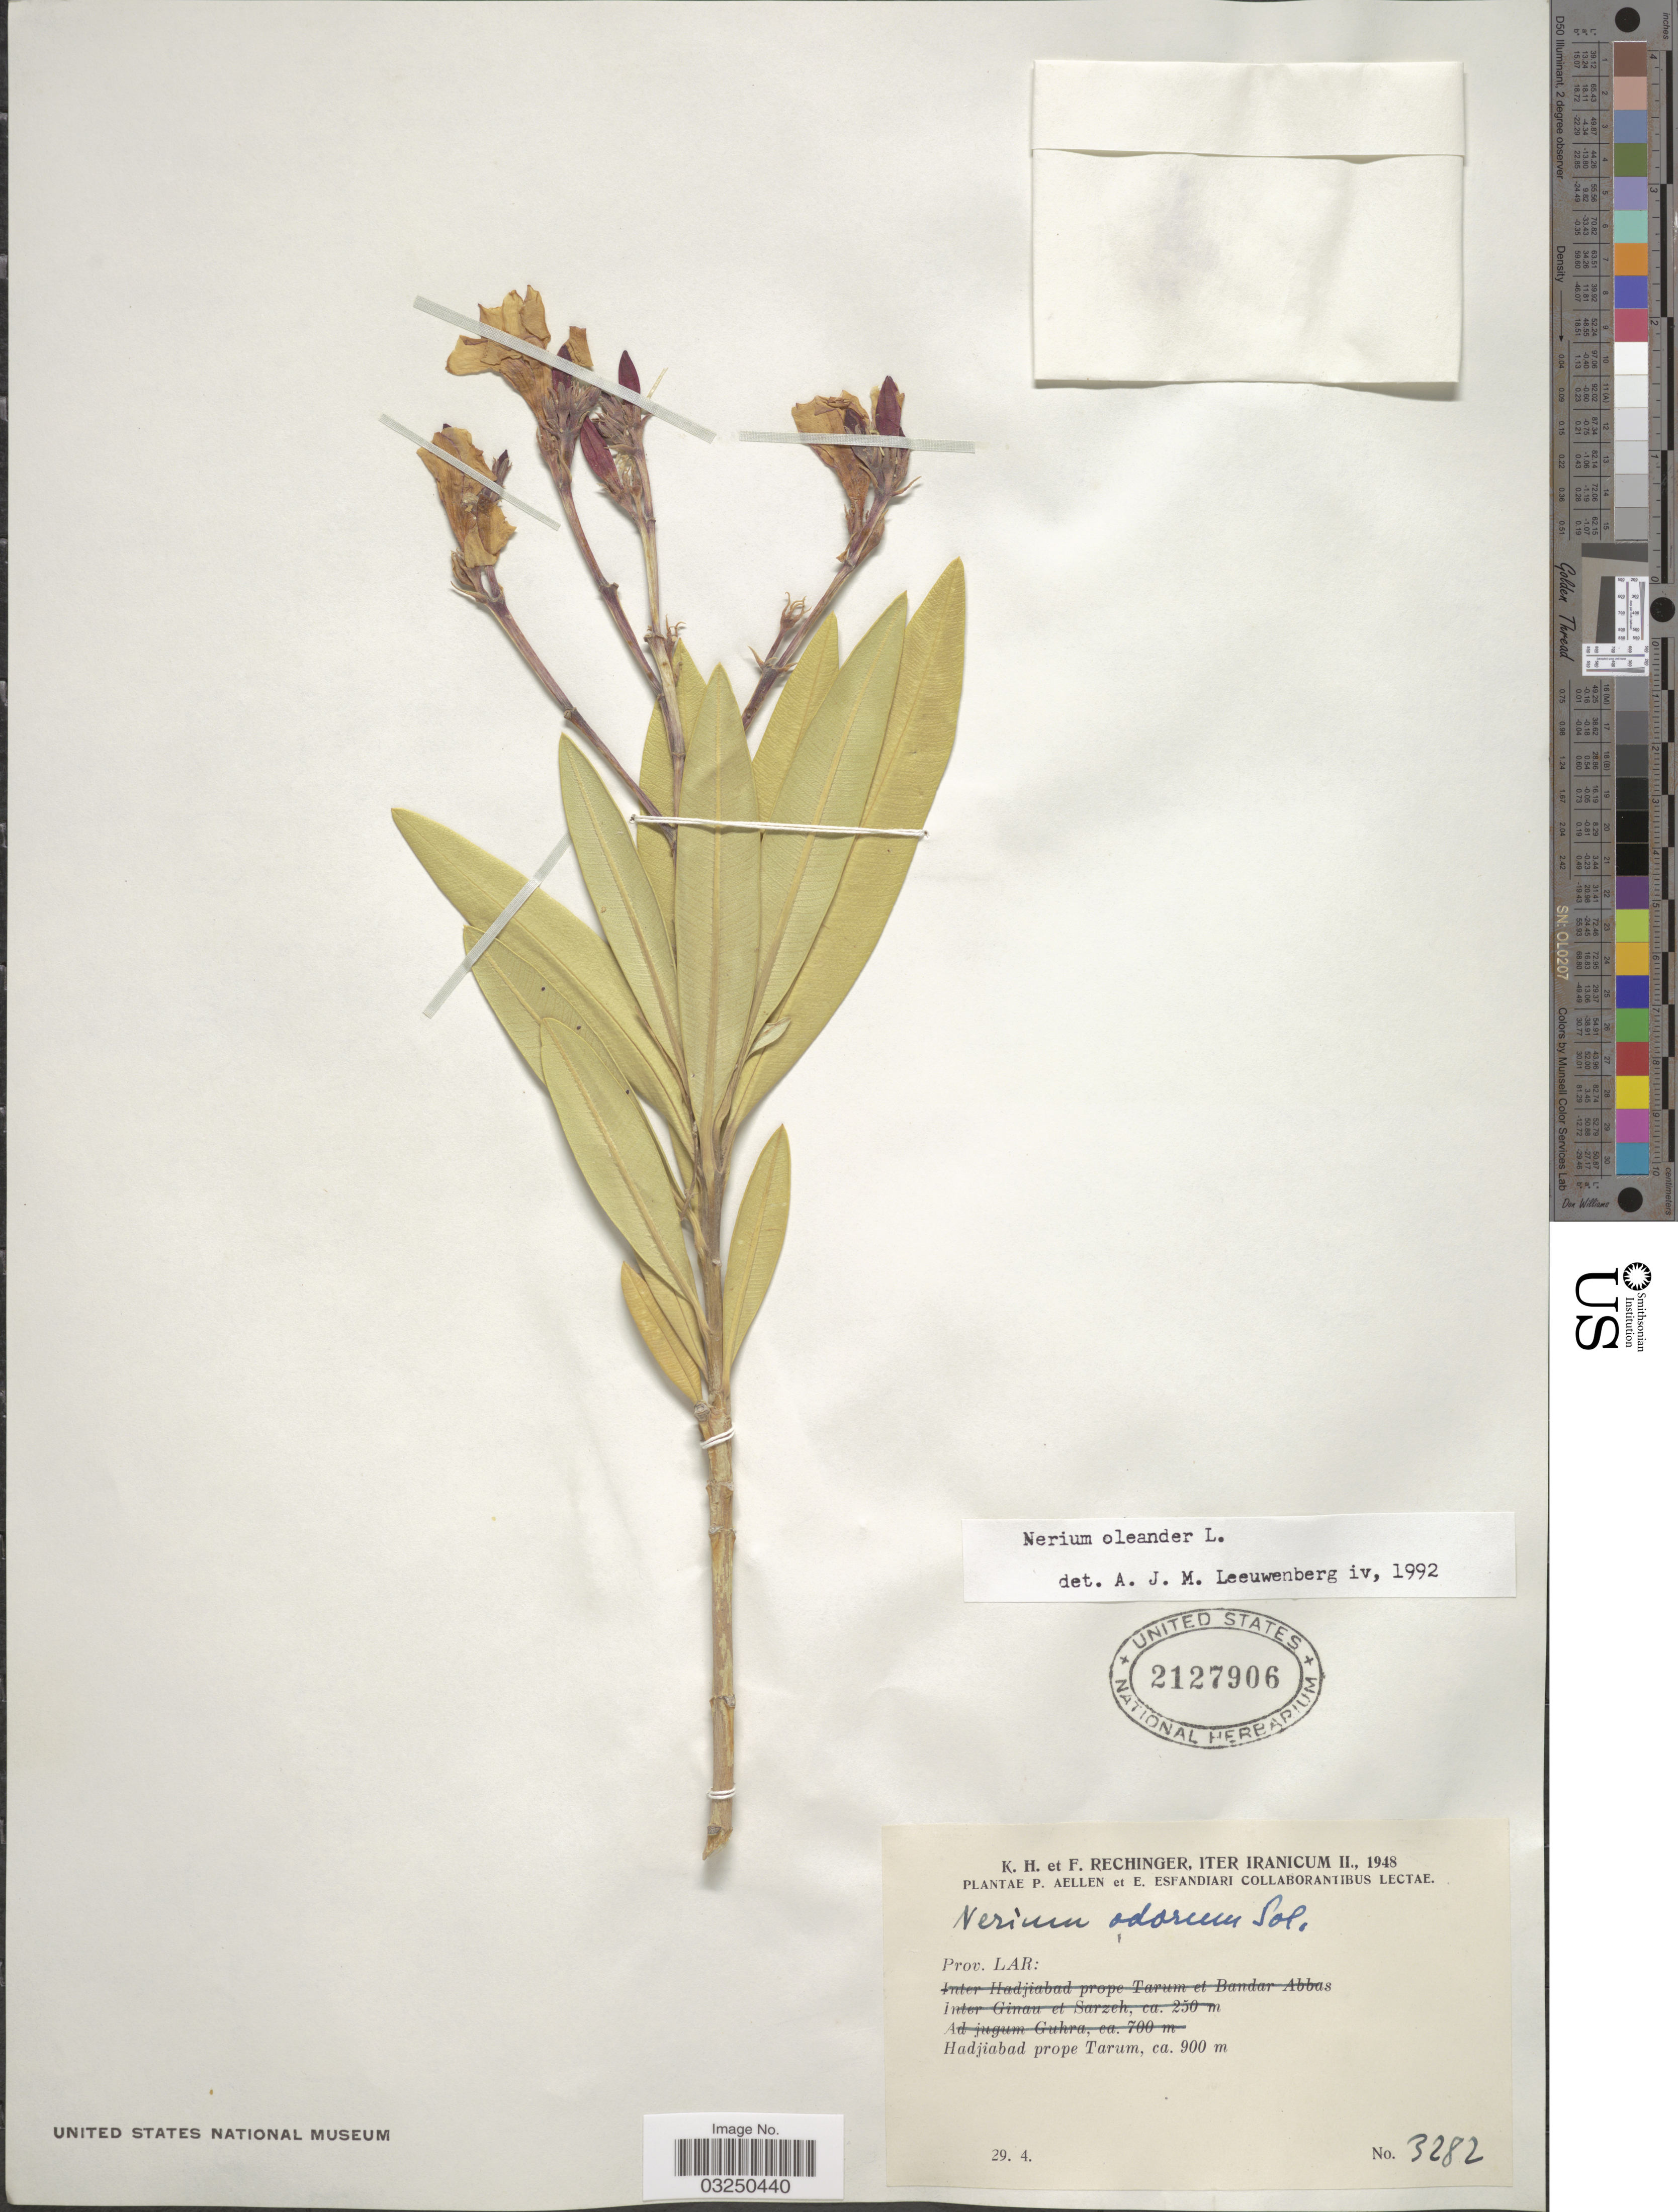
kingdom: Plantae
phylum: Tracheophyta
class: Magnoliopsida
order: Gentianales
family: Apocynaceae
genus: Nerium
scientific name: Nerium oleander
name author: L.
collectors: K. H. Rechinger & F. Rechinger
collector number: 3282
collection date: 1948-04-29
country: Iran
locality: Prov. Lar. Hadjiabad prope Tarum.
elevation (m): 900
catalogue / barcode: US 2127906